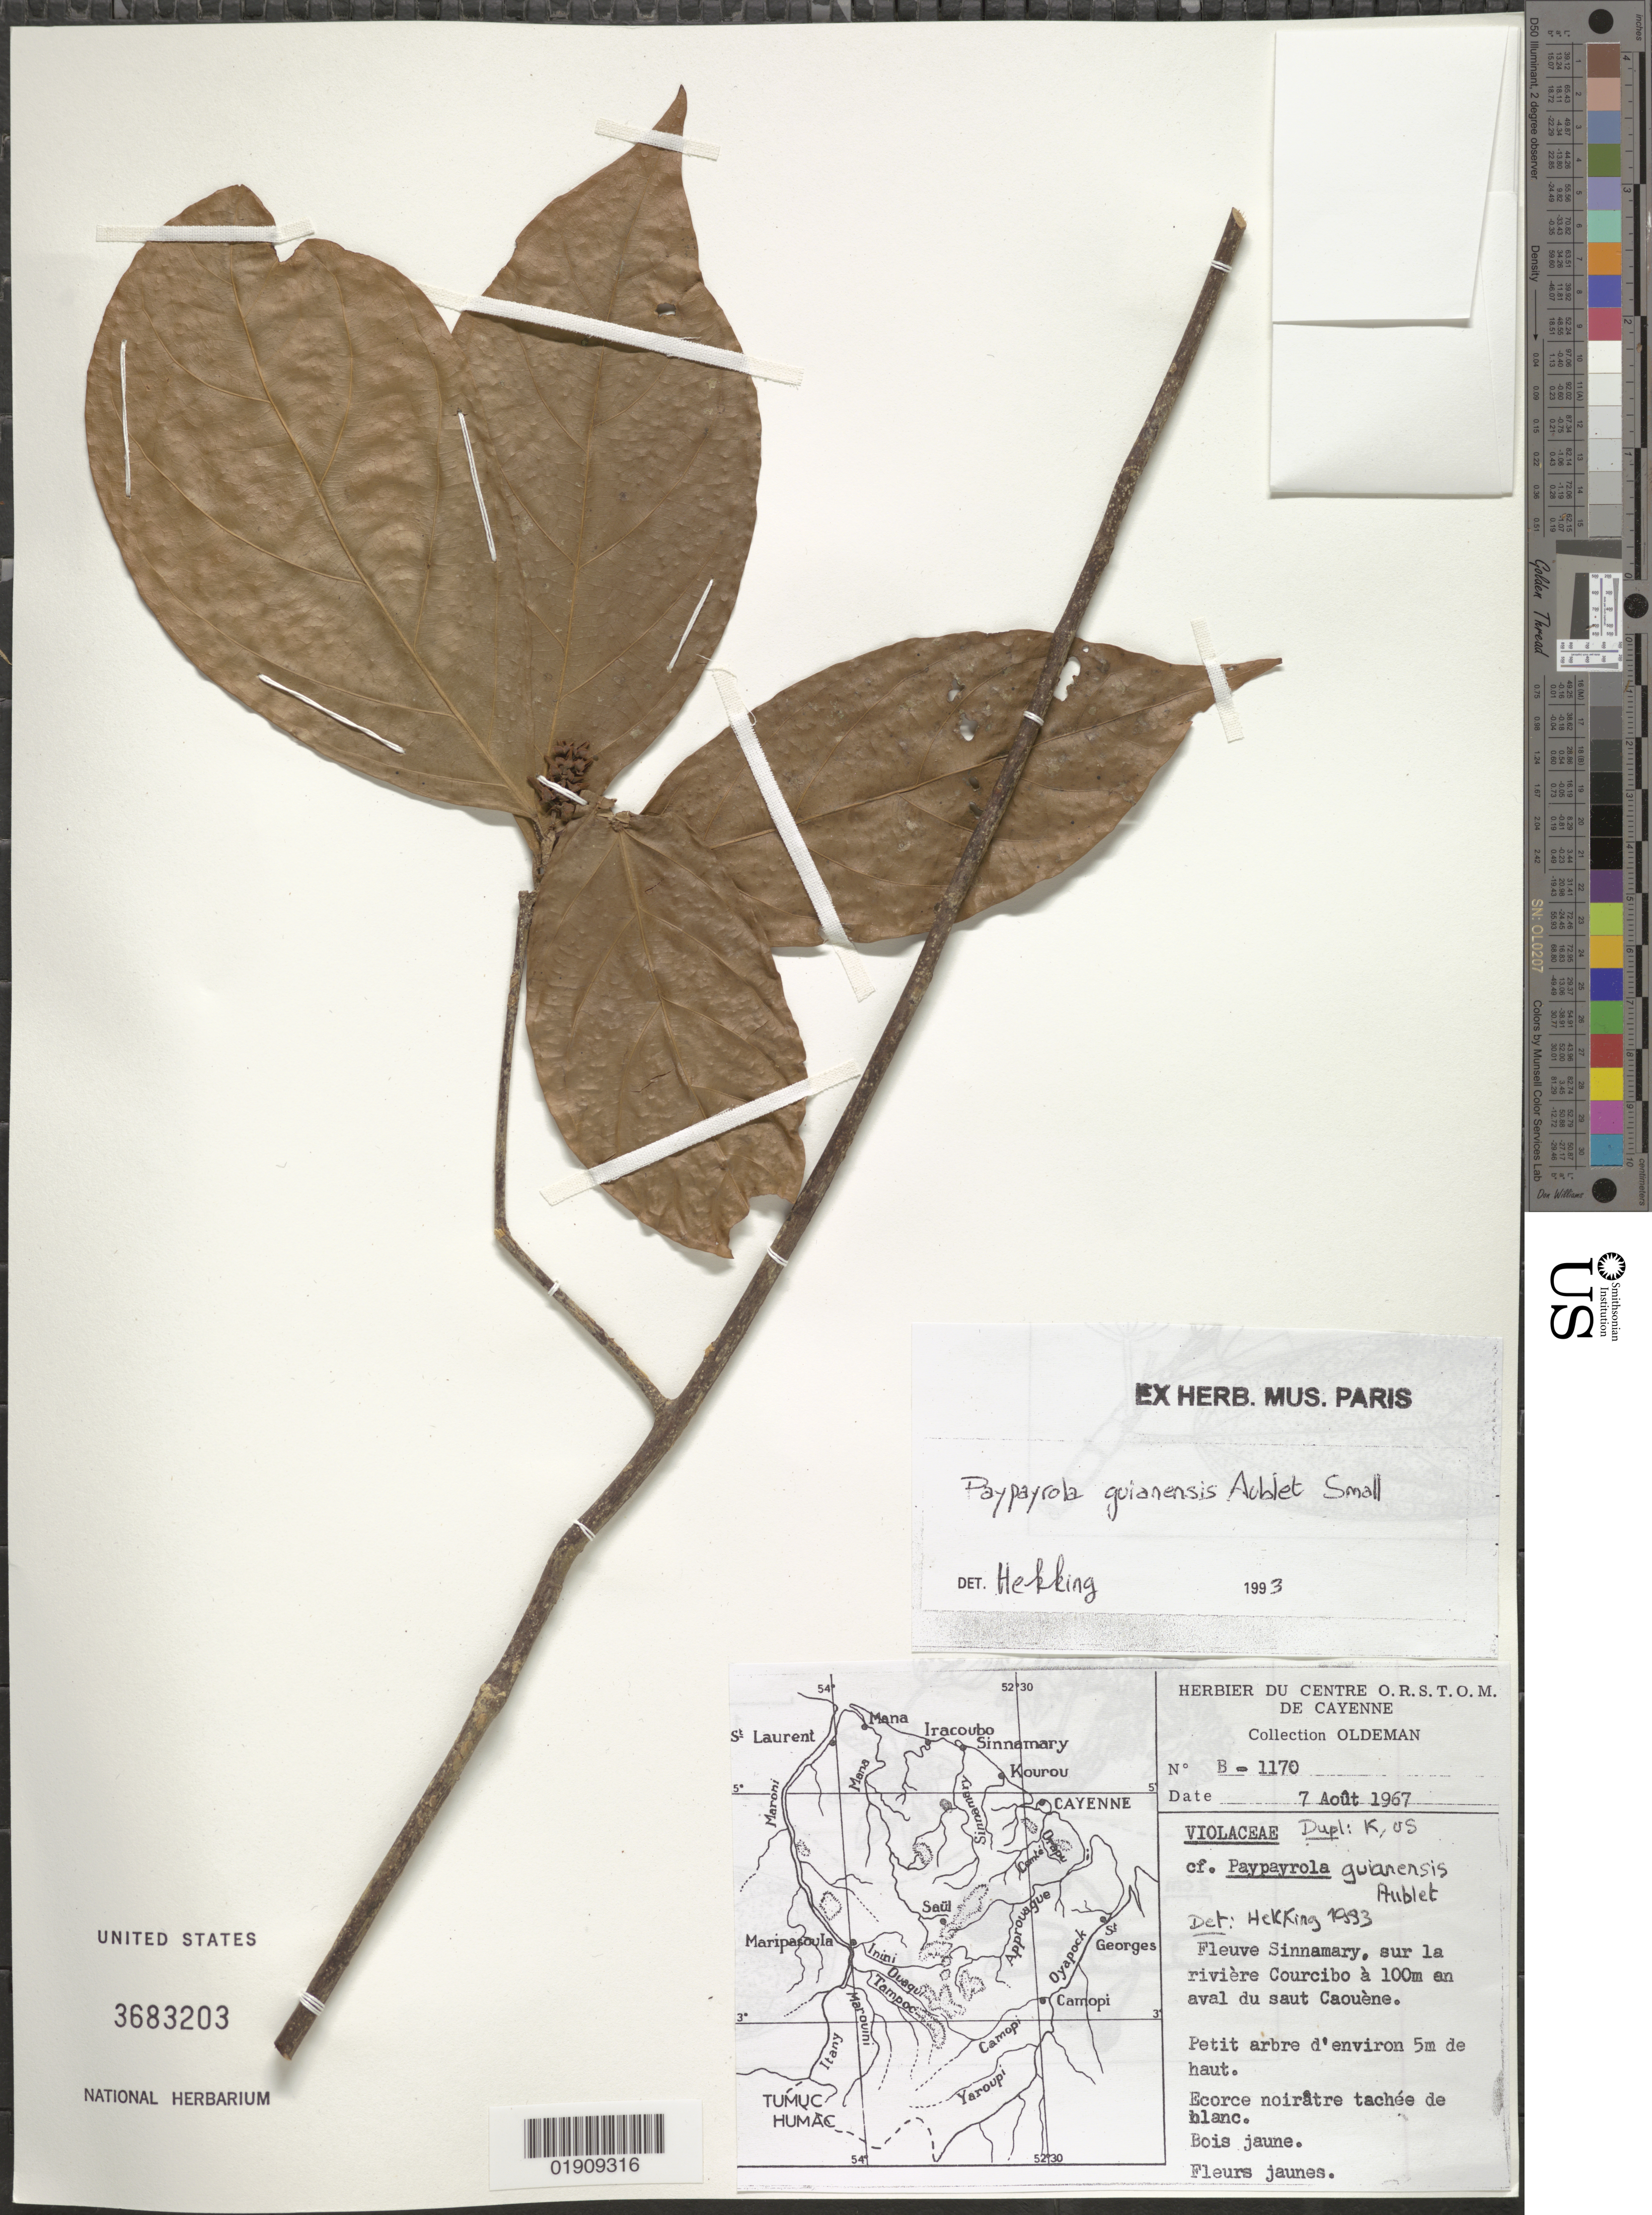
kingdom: Plantae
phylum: Tracheophyta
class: Magnoliopsida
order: Malpighiales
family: Violaceae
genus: Paypayrola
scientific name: Paypayrola guianensis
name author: Aubl.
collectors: R. Oldeman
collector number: B 1170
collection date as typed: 7-Aug-67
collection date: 1967-08-07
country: French Guiana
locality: Fleuve Sinnamary, sur la riviere Courcibo a 100m en aval du saut Caouene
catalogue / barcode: US 3683203